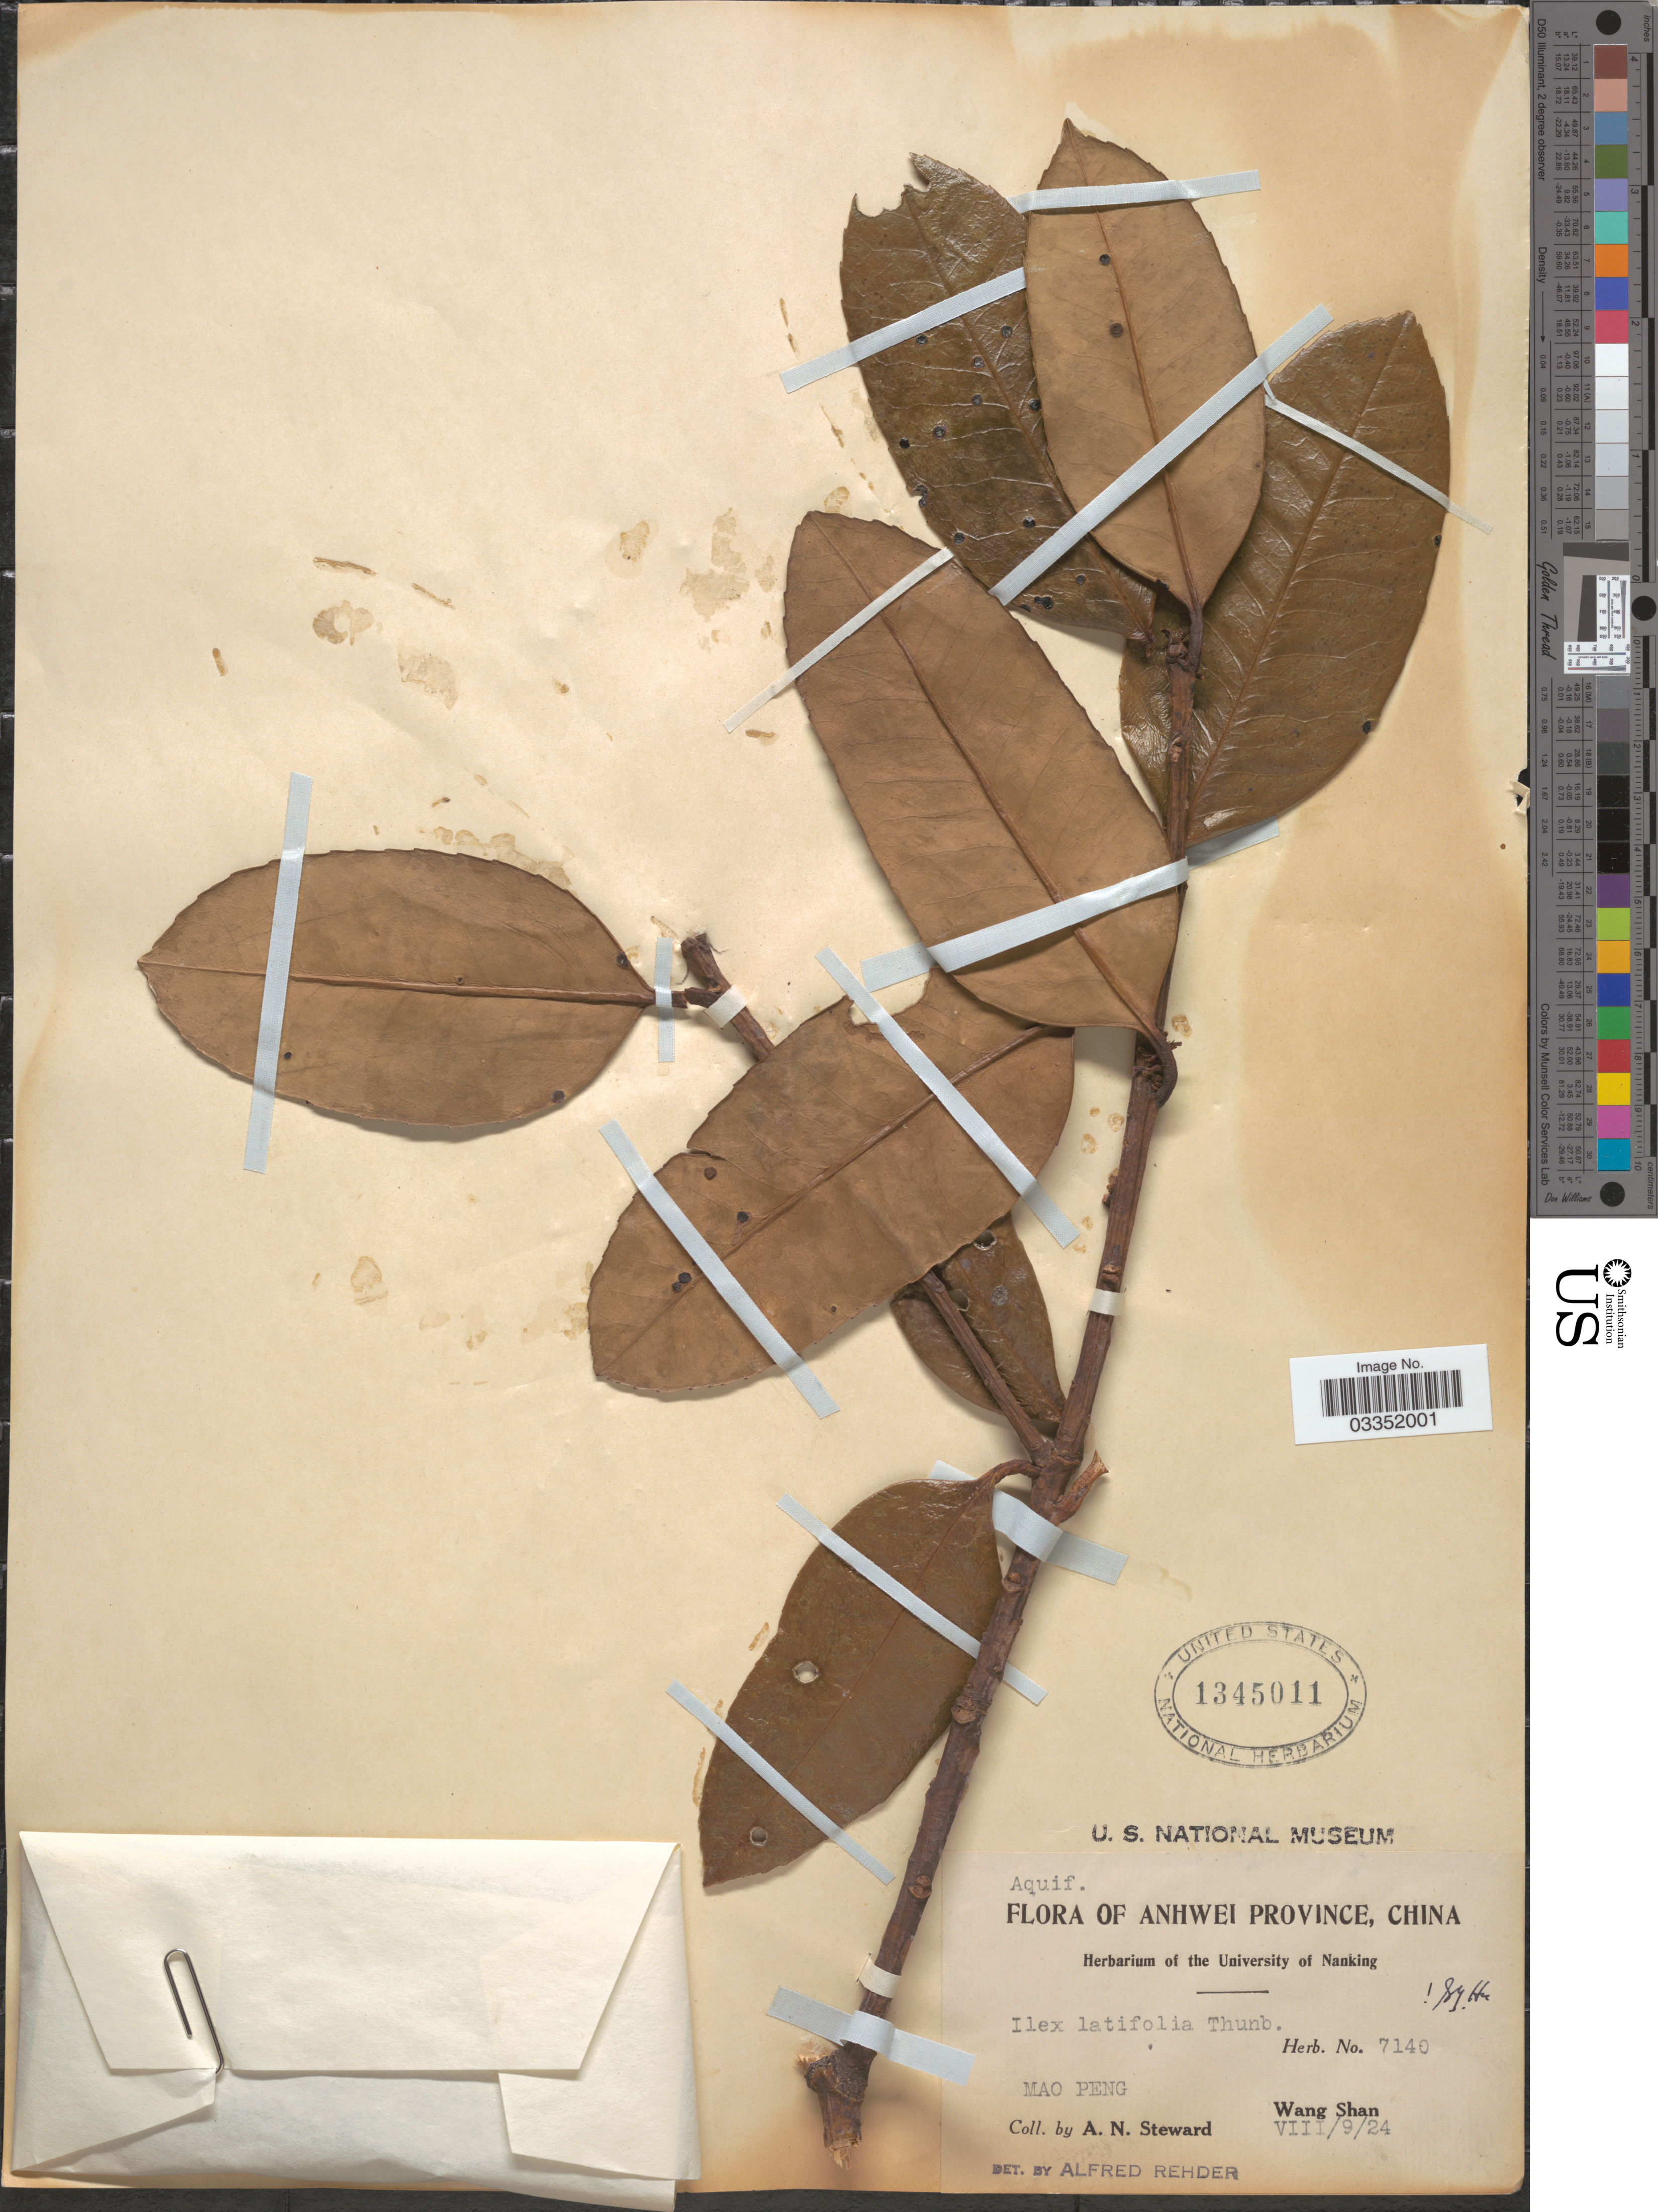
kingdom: Plantae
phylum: Tracheophyta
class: Magnoliopsida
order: Aquifoliales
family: Aquifoliaceae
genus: Ilex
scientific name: Ilex latifolia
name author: Thunb.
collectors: A. N. Steward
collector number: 7140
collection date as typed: Transcribed d/m/y: 9/8/24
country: China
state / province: Anhui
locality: Anhwei Province. Mao Peng. Wang Shan.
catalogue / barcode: US 1345011